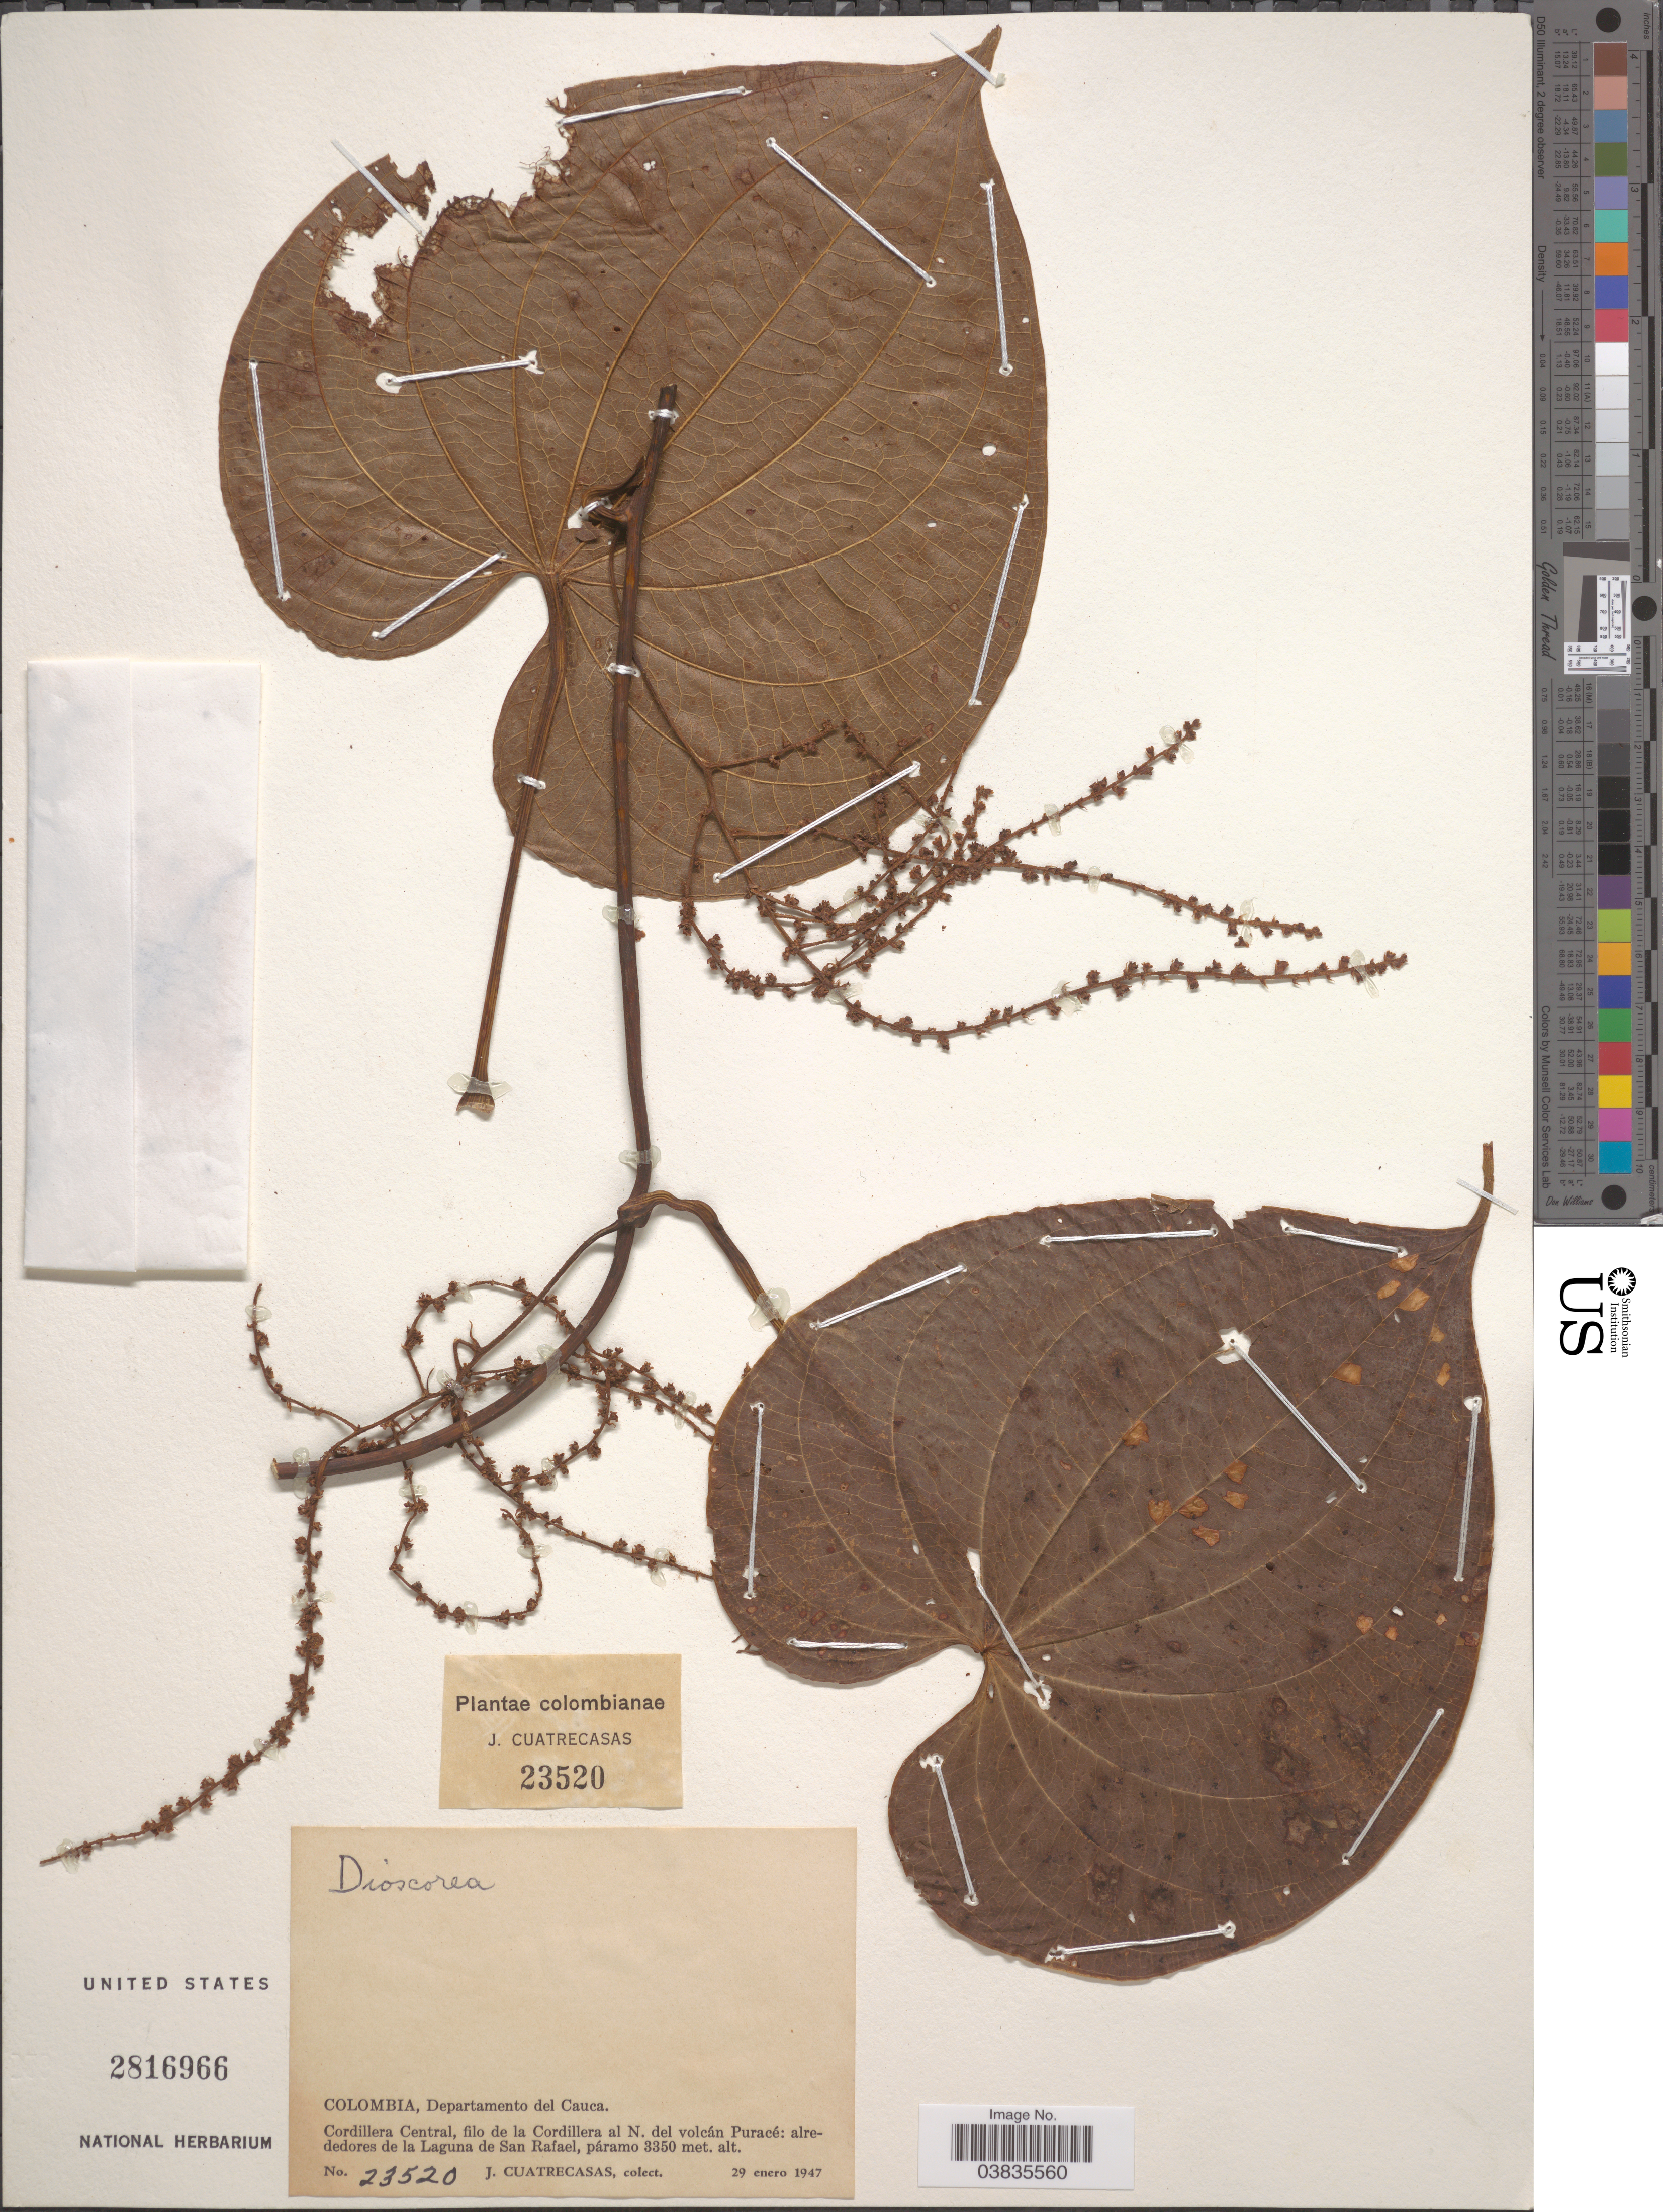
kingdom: Plantae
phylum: Tracheophyta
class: Liliopsida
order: Dioscoreales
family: Dioscoreaceae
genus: Dioscorea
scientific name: Dioscorea sp.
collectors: J. Cuatrecasas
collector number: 23520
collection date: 1947-01-29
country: Colombia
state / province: Cauca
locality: Departamento del Cauca. Cordillera Central, filo de la Cordillera al N. del volcán Puracé: alrededores de la Laguna de San Rafael.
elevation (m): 3350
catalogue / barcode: US 2816966